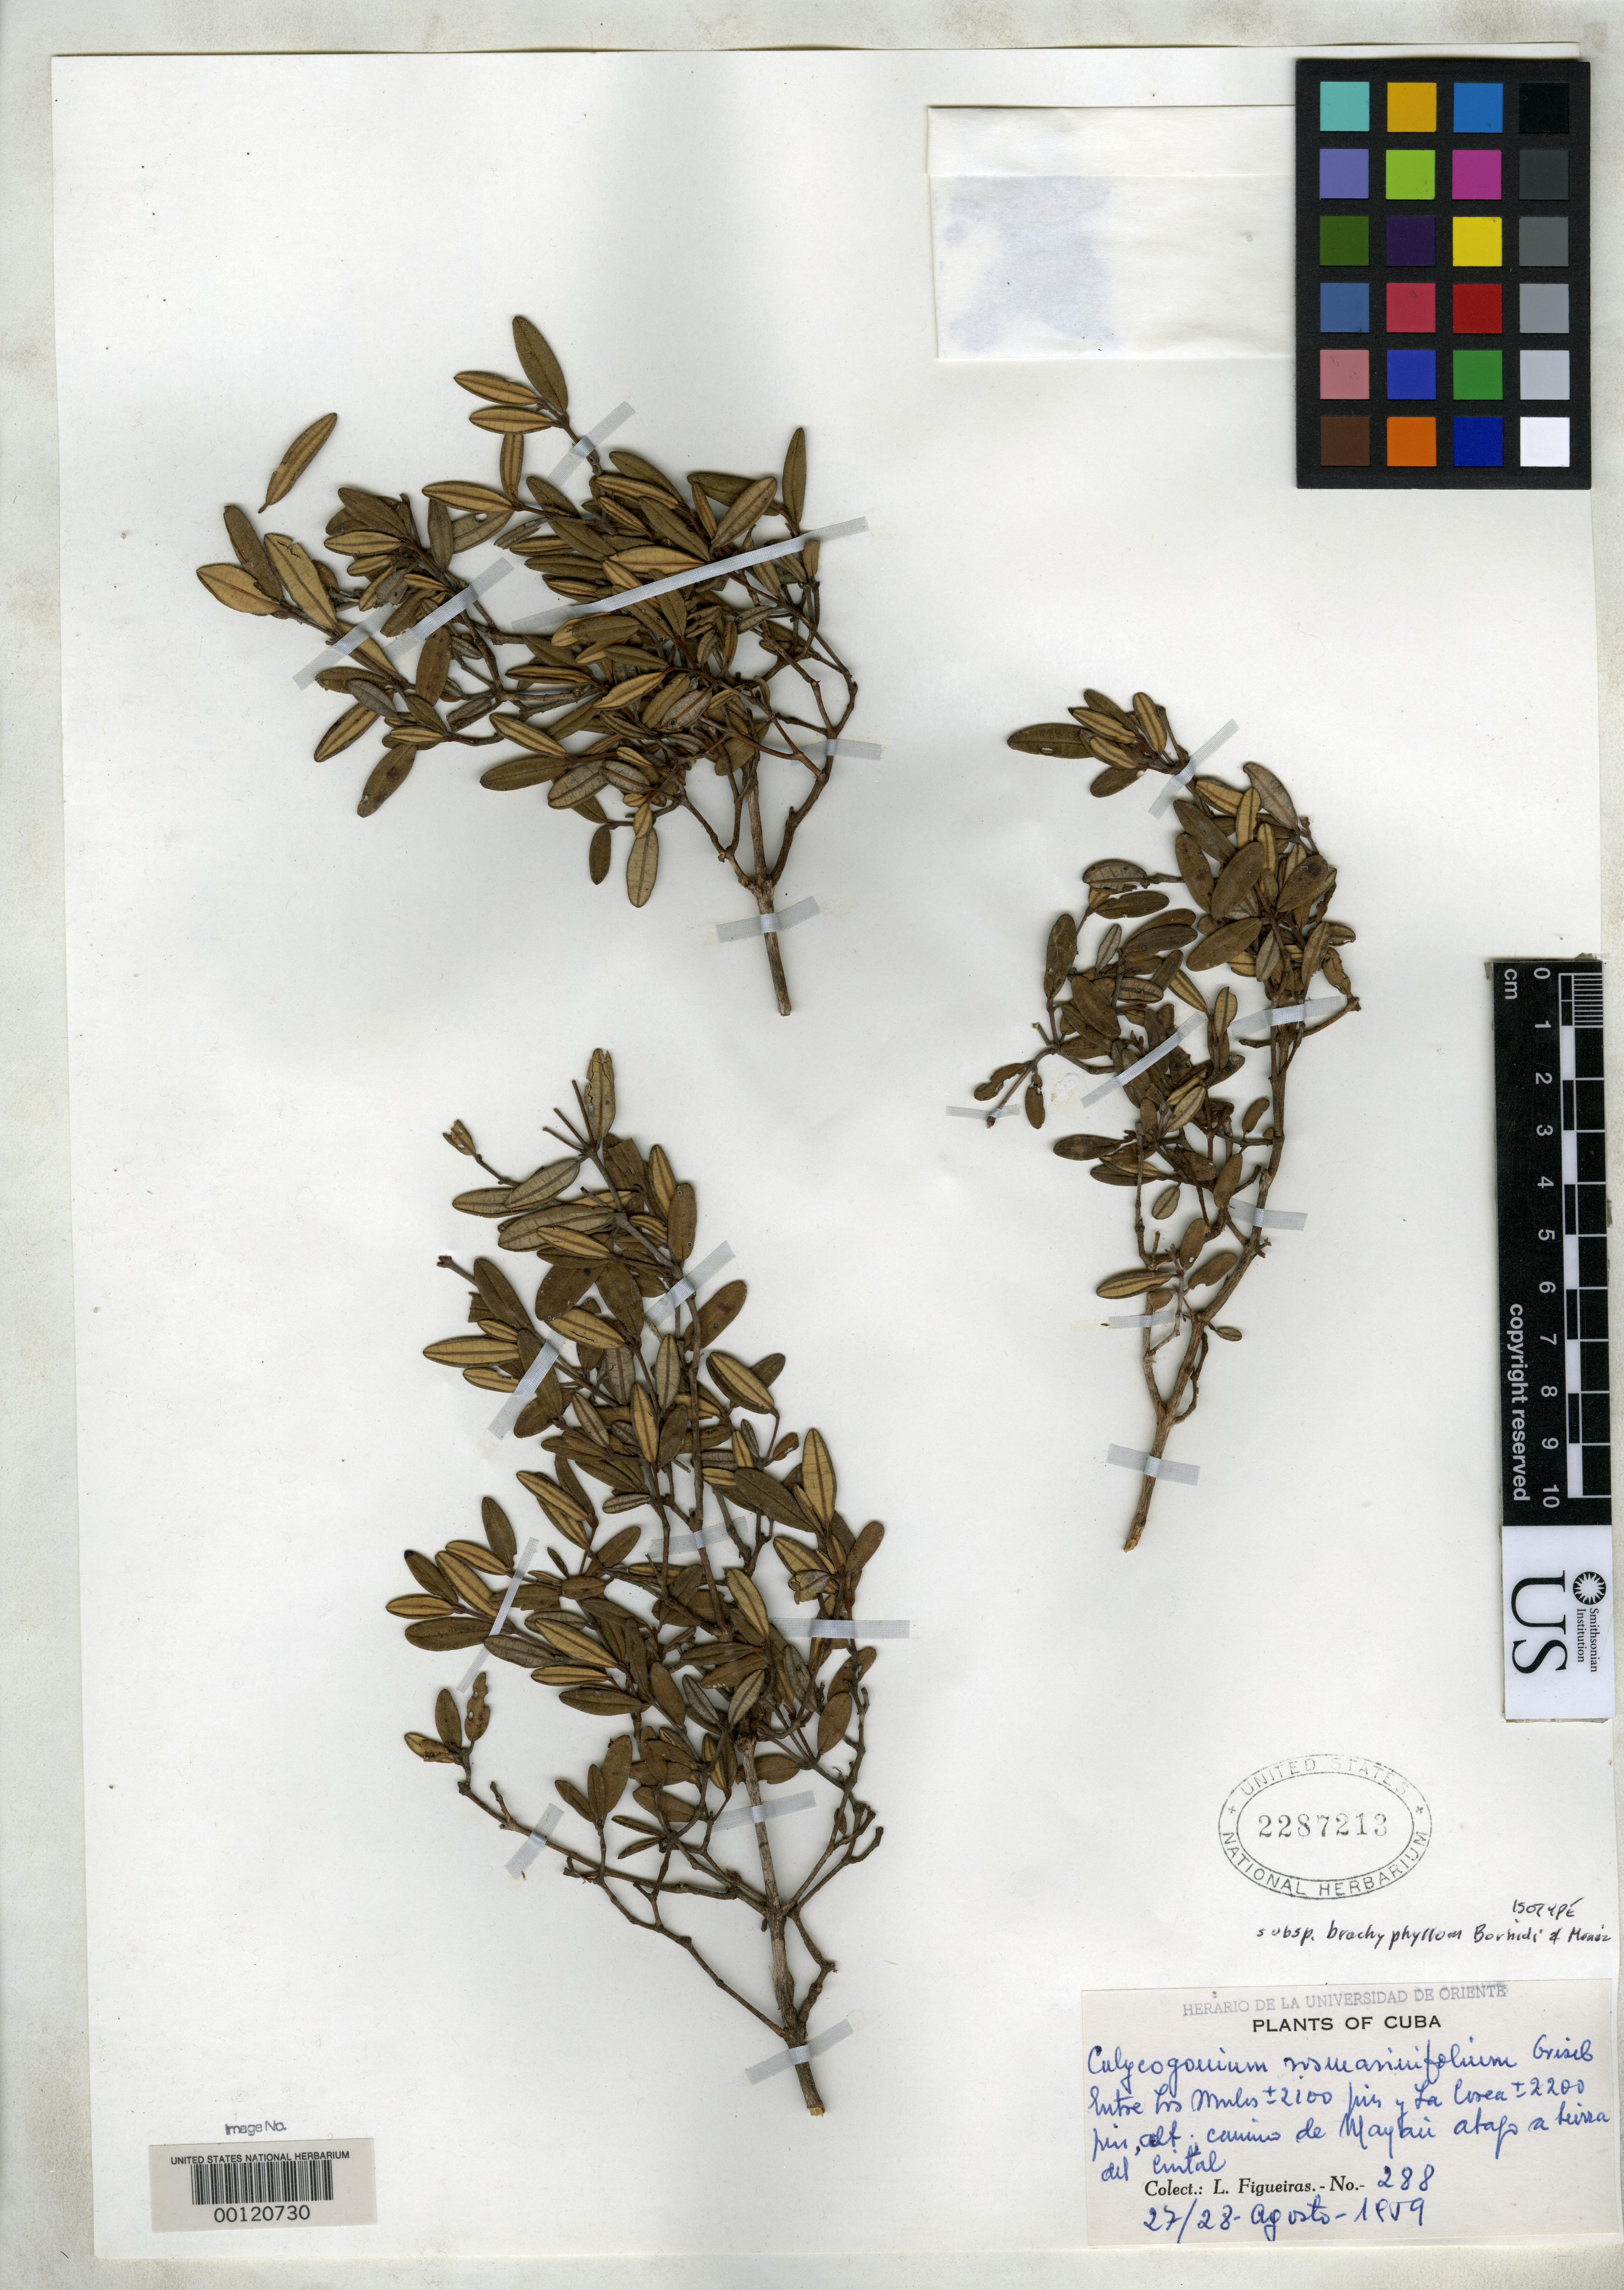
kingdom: Plantae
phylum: Tracheophyta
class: Magnoliopsida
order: Myrtales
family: Melastomataceae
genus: Calycogonium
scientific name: Calycogonium rosmarinifolium subsp. brachyphyllum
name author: Borhidi & Muniz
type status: Isotype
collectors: M. López Figueiras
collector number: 288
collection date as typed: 27 Aug 1959 to 28 Aug 1959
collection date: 1959-08-27/1959-08-28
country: Cuba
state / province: Oriente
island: Greater Antilles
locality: Sierra de Cristal.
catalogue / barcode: US 2287213